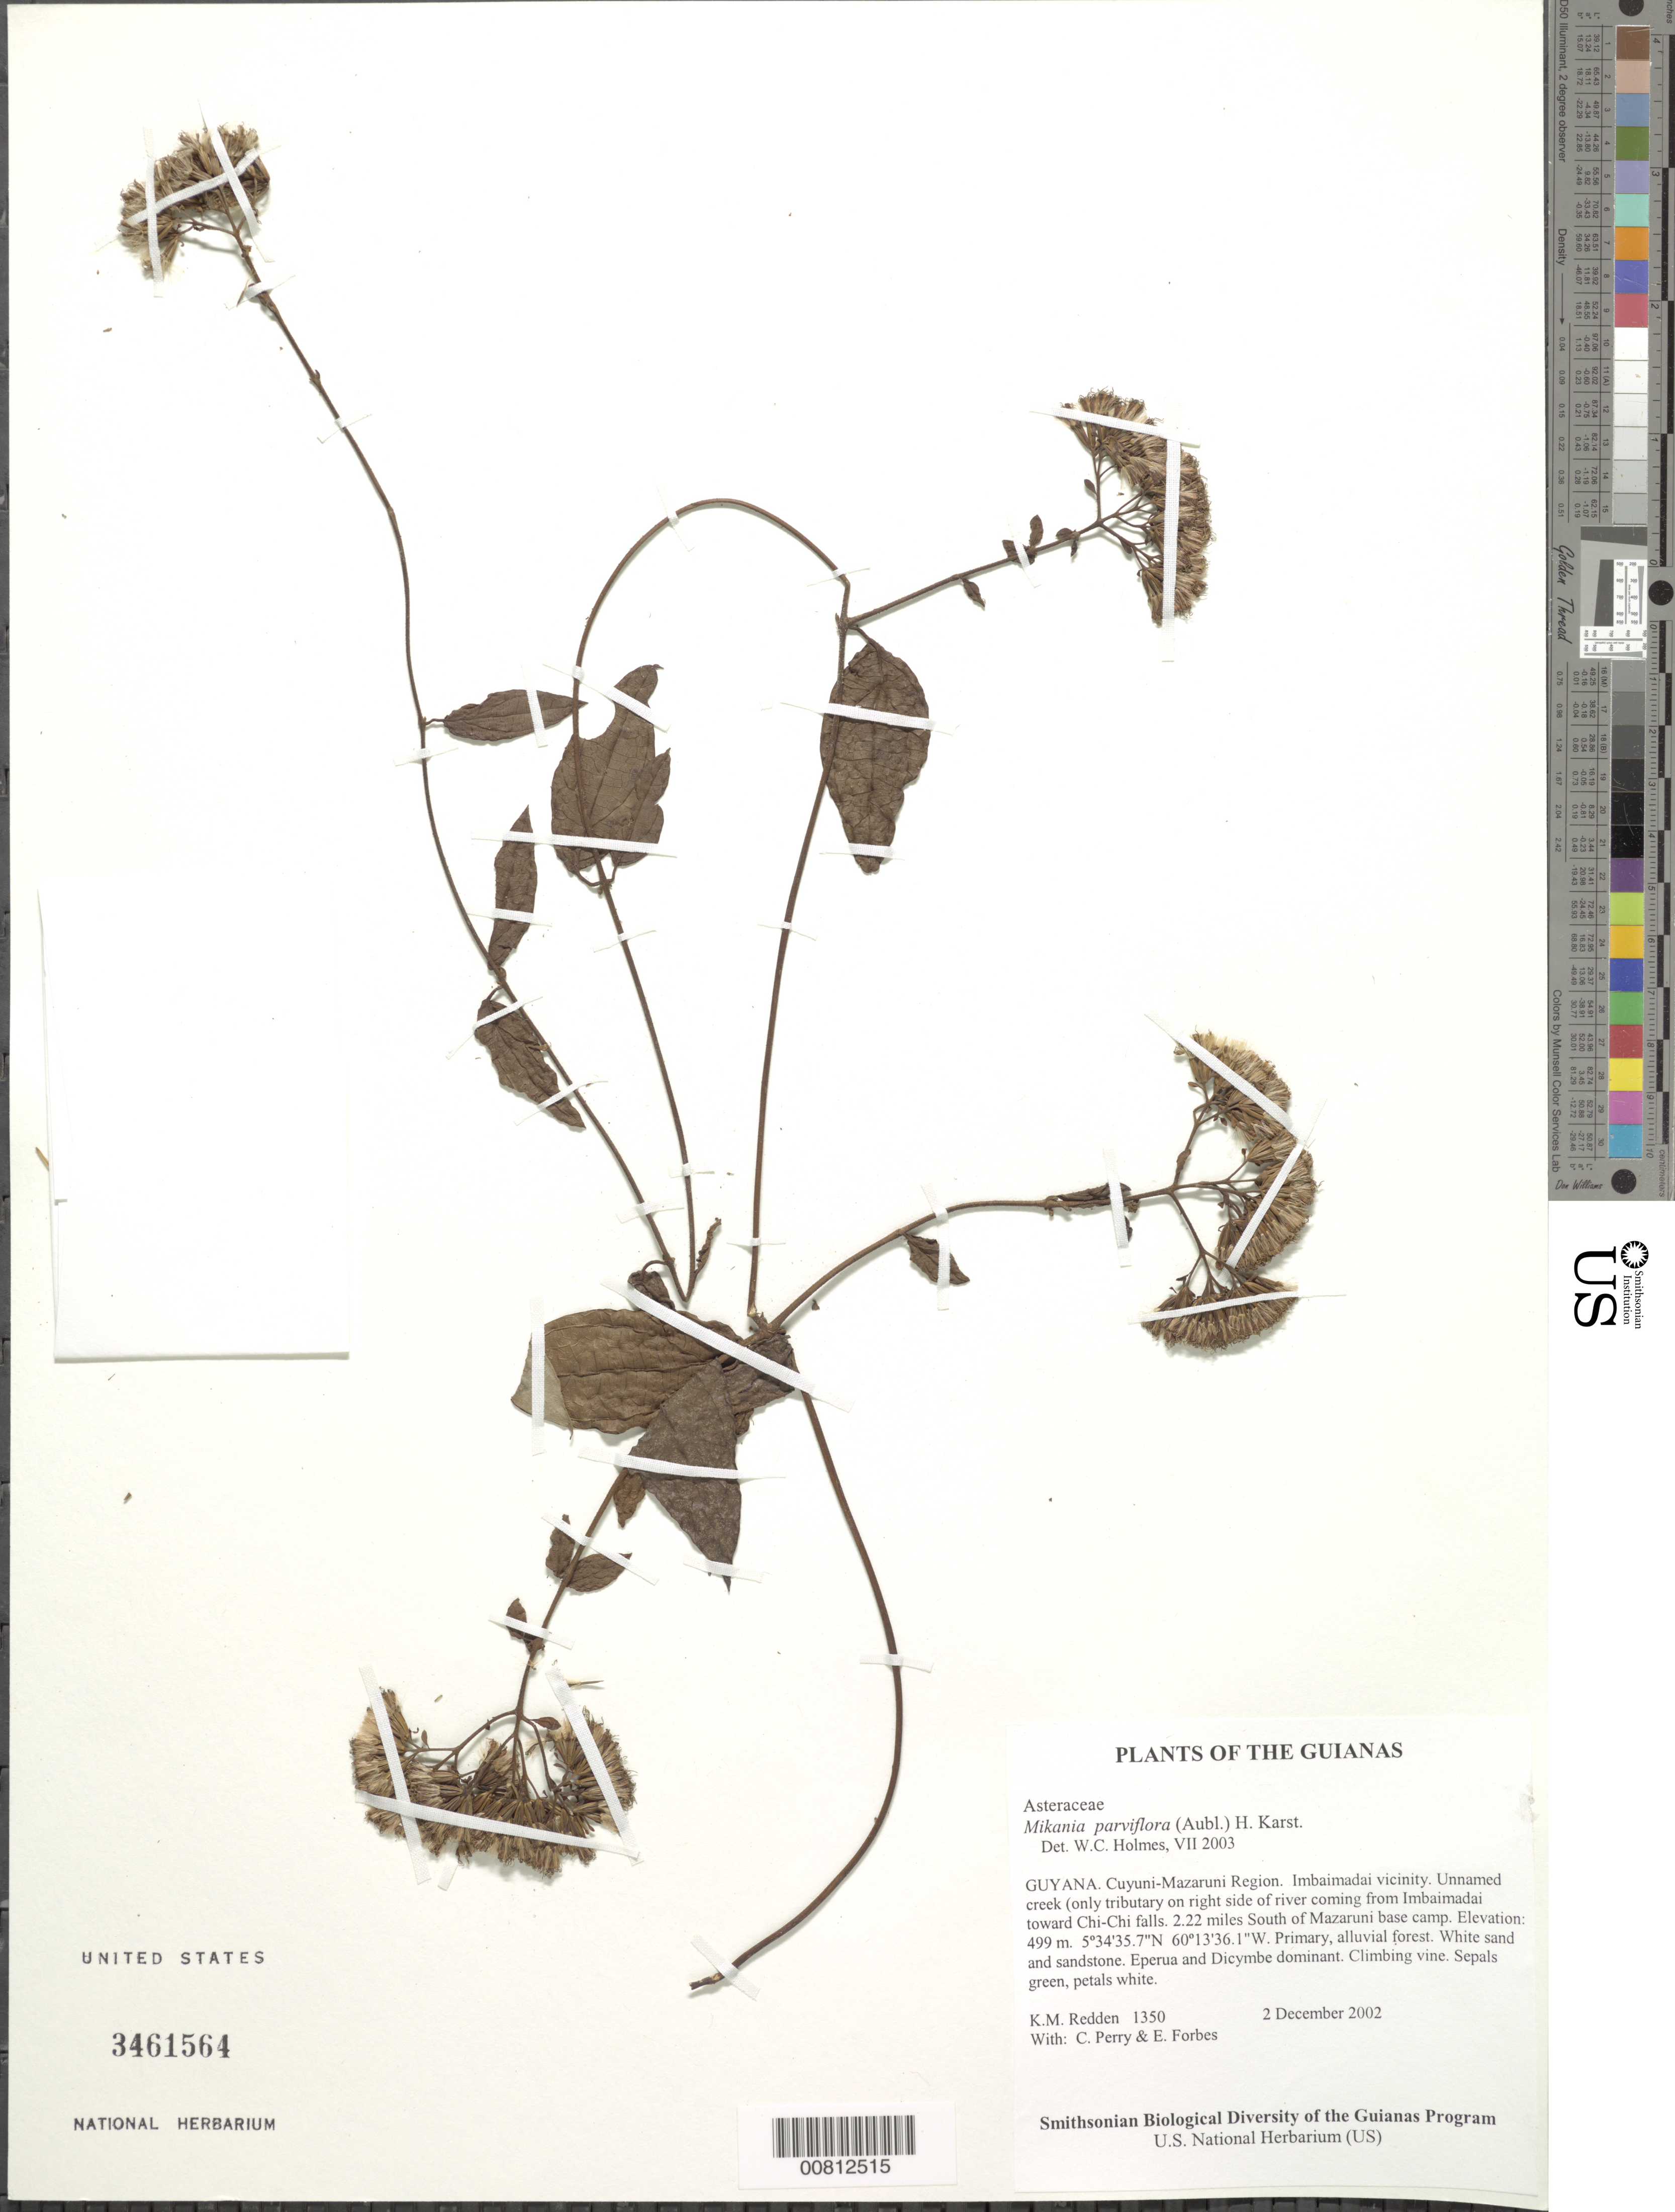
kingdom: Plantae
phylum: Tracheophyta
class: Magnoliopsida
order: Asterales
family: Asteraceae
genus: Mikania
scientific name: Mikania parviflora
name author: (Aubl.) H. Karst.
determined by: Holmes, W. C.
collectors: K. M. Redden, C. Perry & E. Forbes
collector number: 1350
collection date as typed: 2 December 2002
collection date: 2002-12-02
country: Guyana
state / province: Cuyuni-Mazaruni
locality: Imbaimadai vicinity. Unnamed creek (only tributary on right side of river coming from Imbaimadai toward Chi-Chi falls. 2.22 miles South of Mazaruni base camp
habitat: Primary, alluvial forest. White sand and sandstone. Eperua and Dicymbe dominant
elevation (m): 499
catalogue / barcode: US 3461564